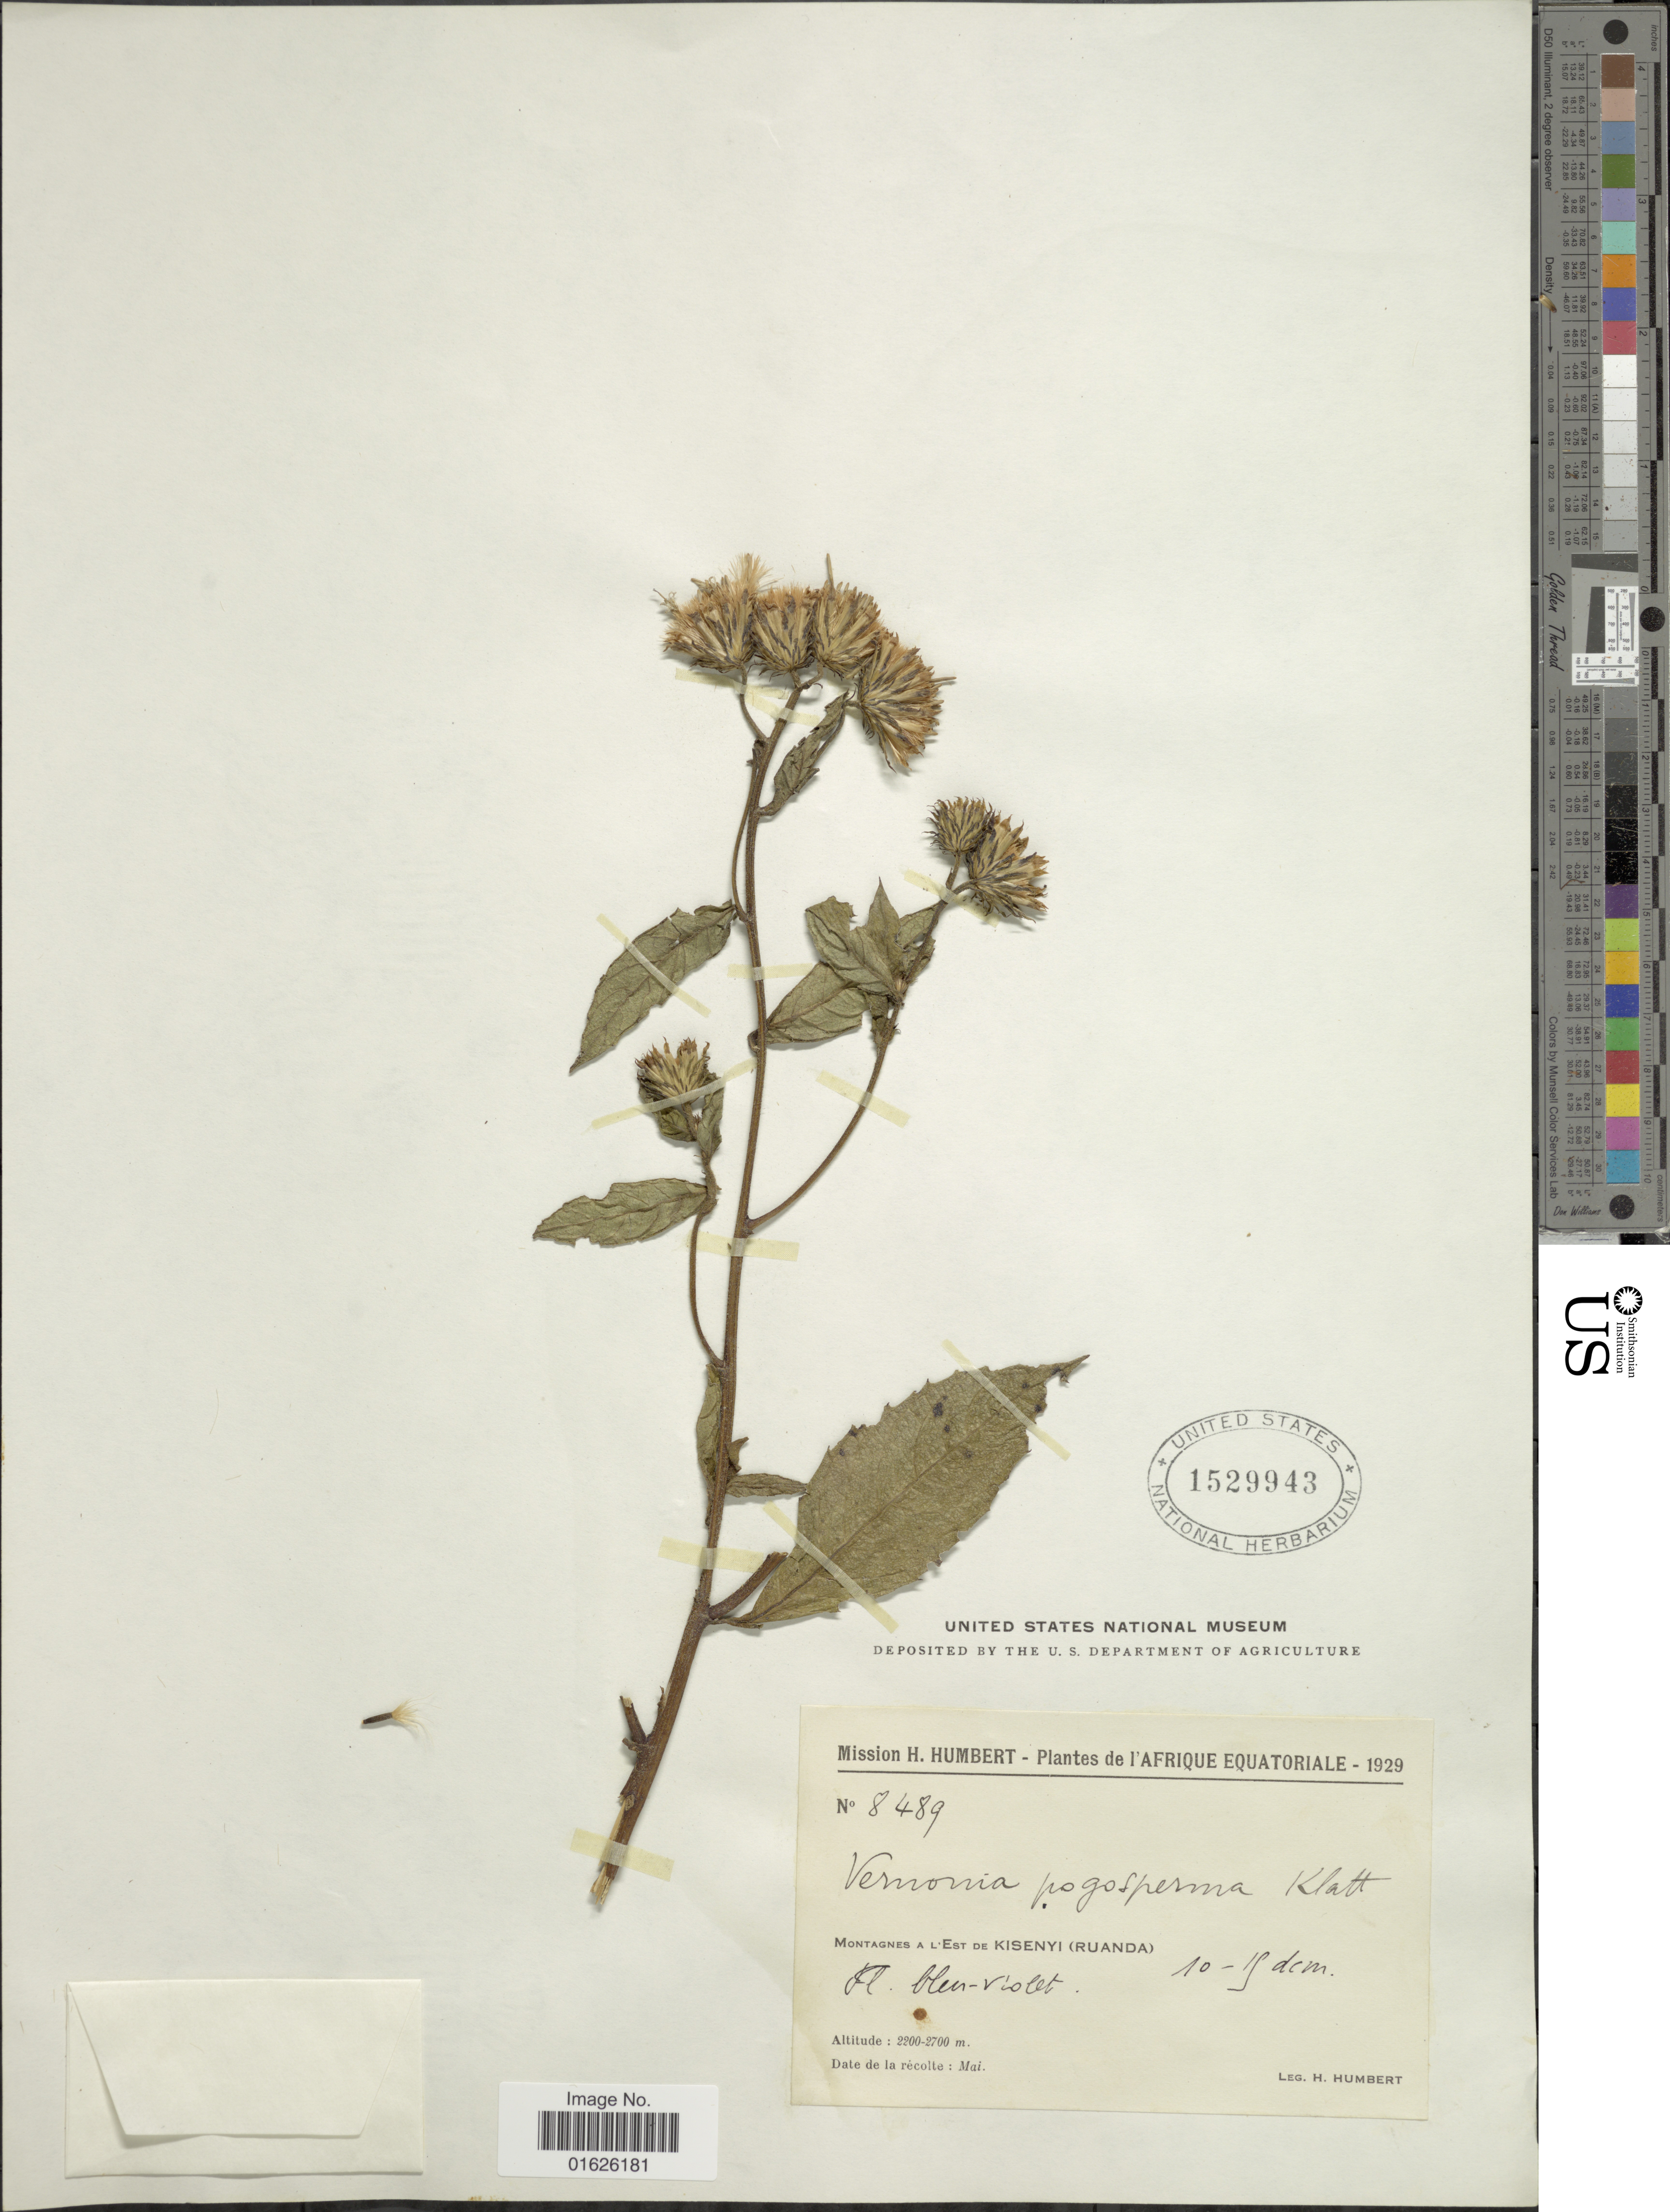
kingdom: Plantae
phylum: Tracheophyta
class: Magnoliopsida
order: Asterales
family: Asteraceae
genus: Linzia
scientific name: Linzia ituriensis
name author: (Muschl.) H. Rob.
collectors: H. Humbert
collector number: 8489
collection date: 1929-05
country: Rwanda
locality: Montagnes a l'est de Kisenyi ( Ruanda)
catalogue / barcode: US 1529943